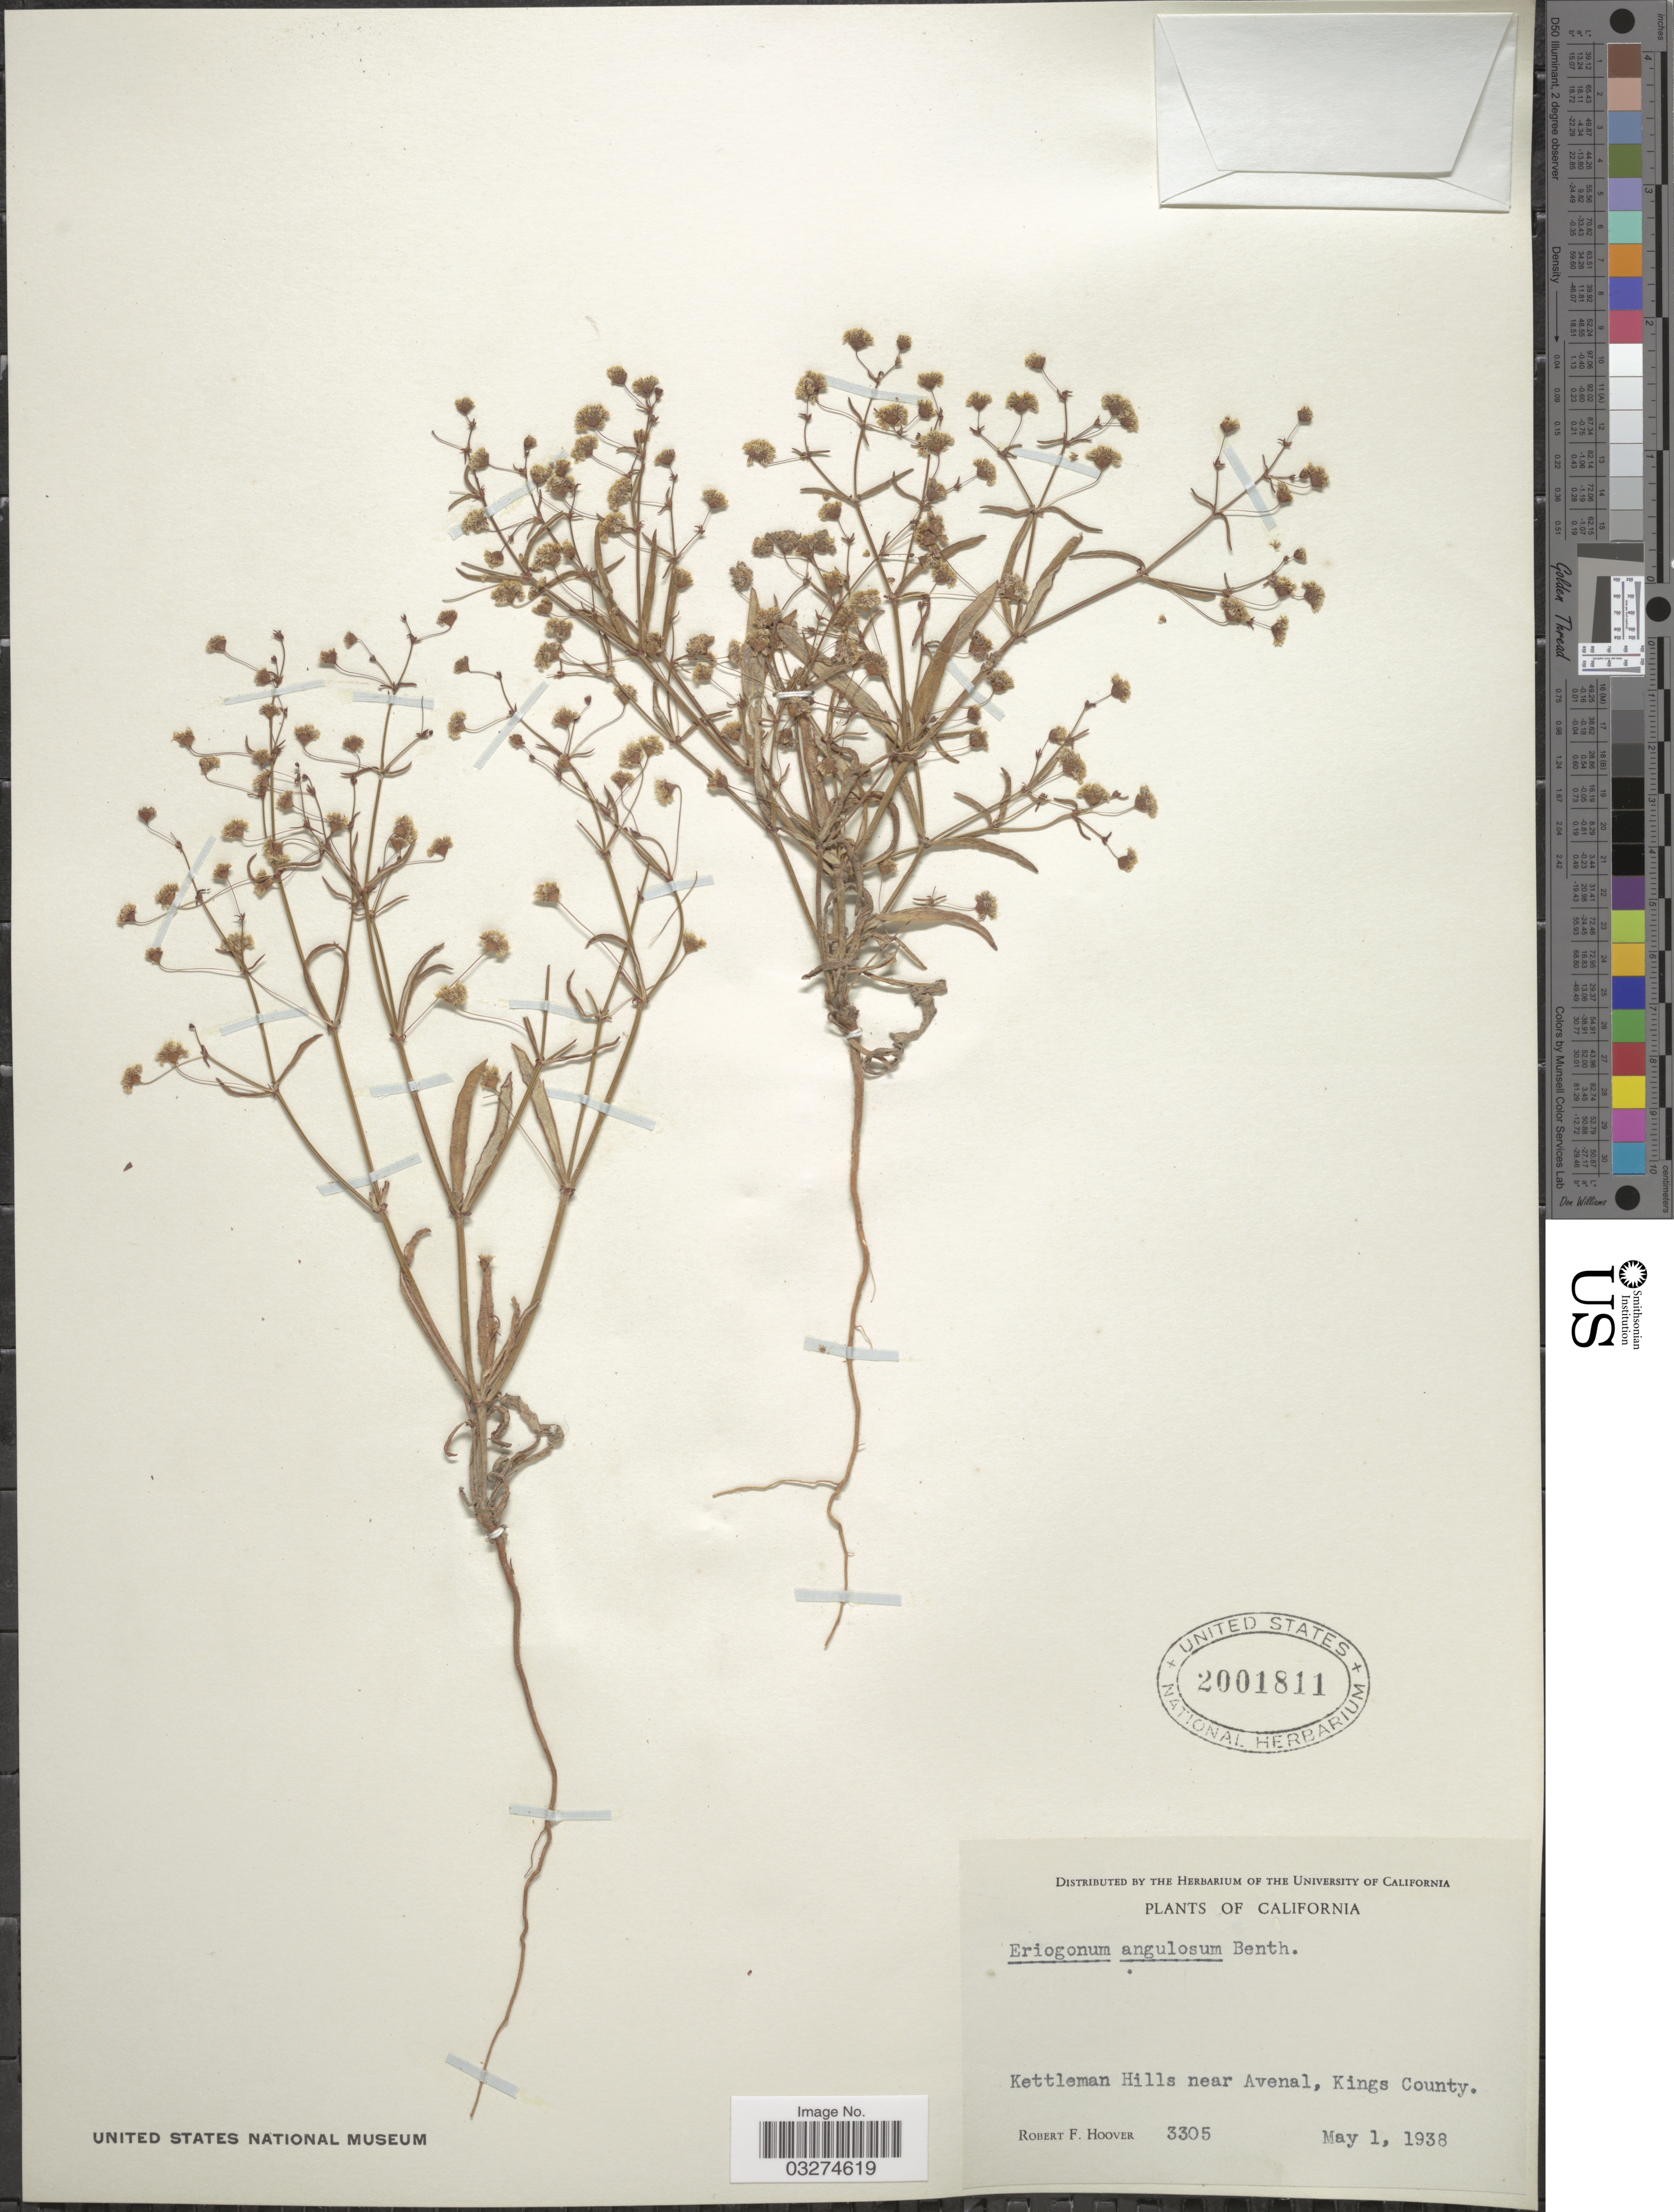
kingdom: Plantae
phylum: Tracheophyta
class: Magnoliopsida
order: Caryophyllales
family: Polygonaceae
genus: Eriogonum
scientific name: Eriogonum angulosum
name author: Benth.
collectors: R. F. Hoover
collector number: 3305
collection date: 1938-05-01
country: United States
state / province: California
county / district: Kings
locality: Kettleman Hills near Avenal, Kings County.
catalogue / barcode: US 2001811